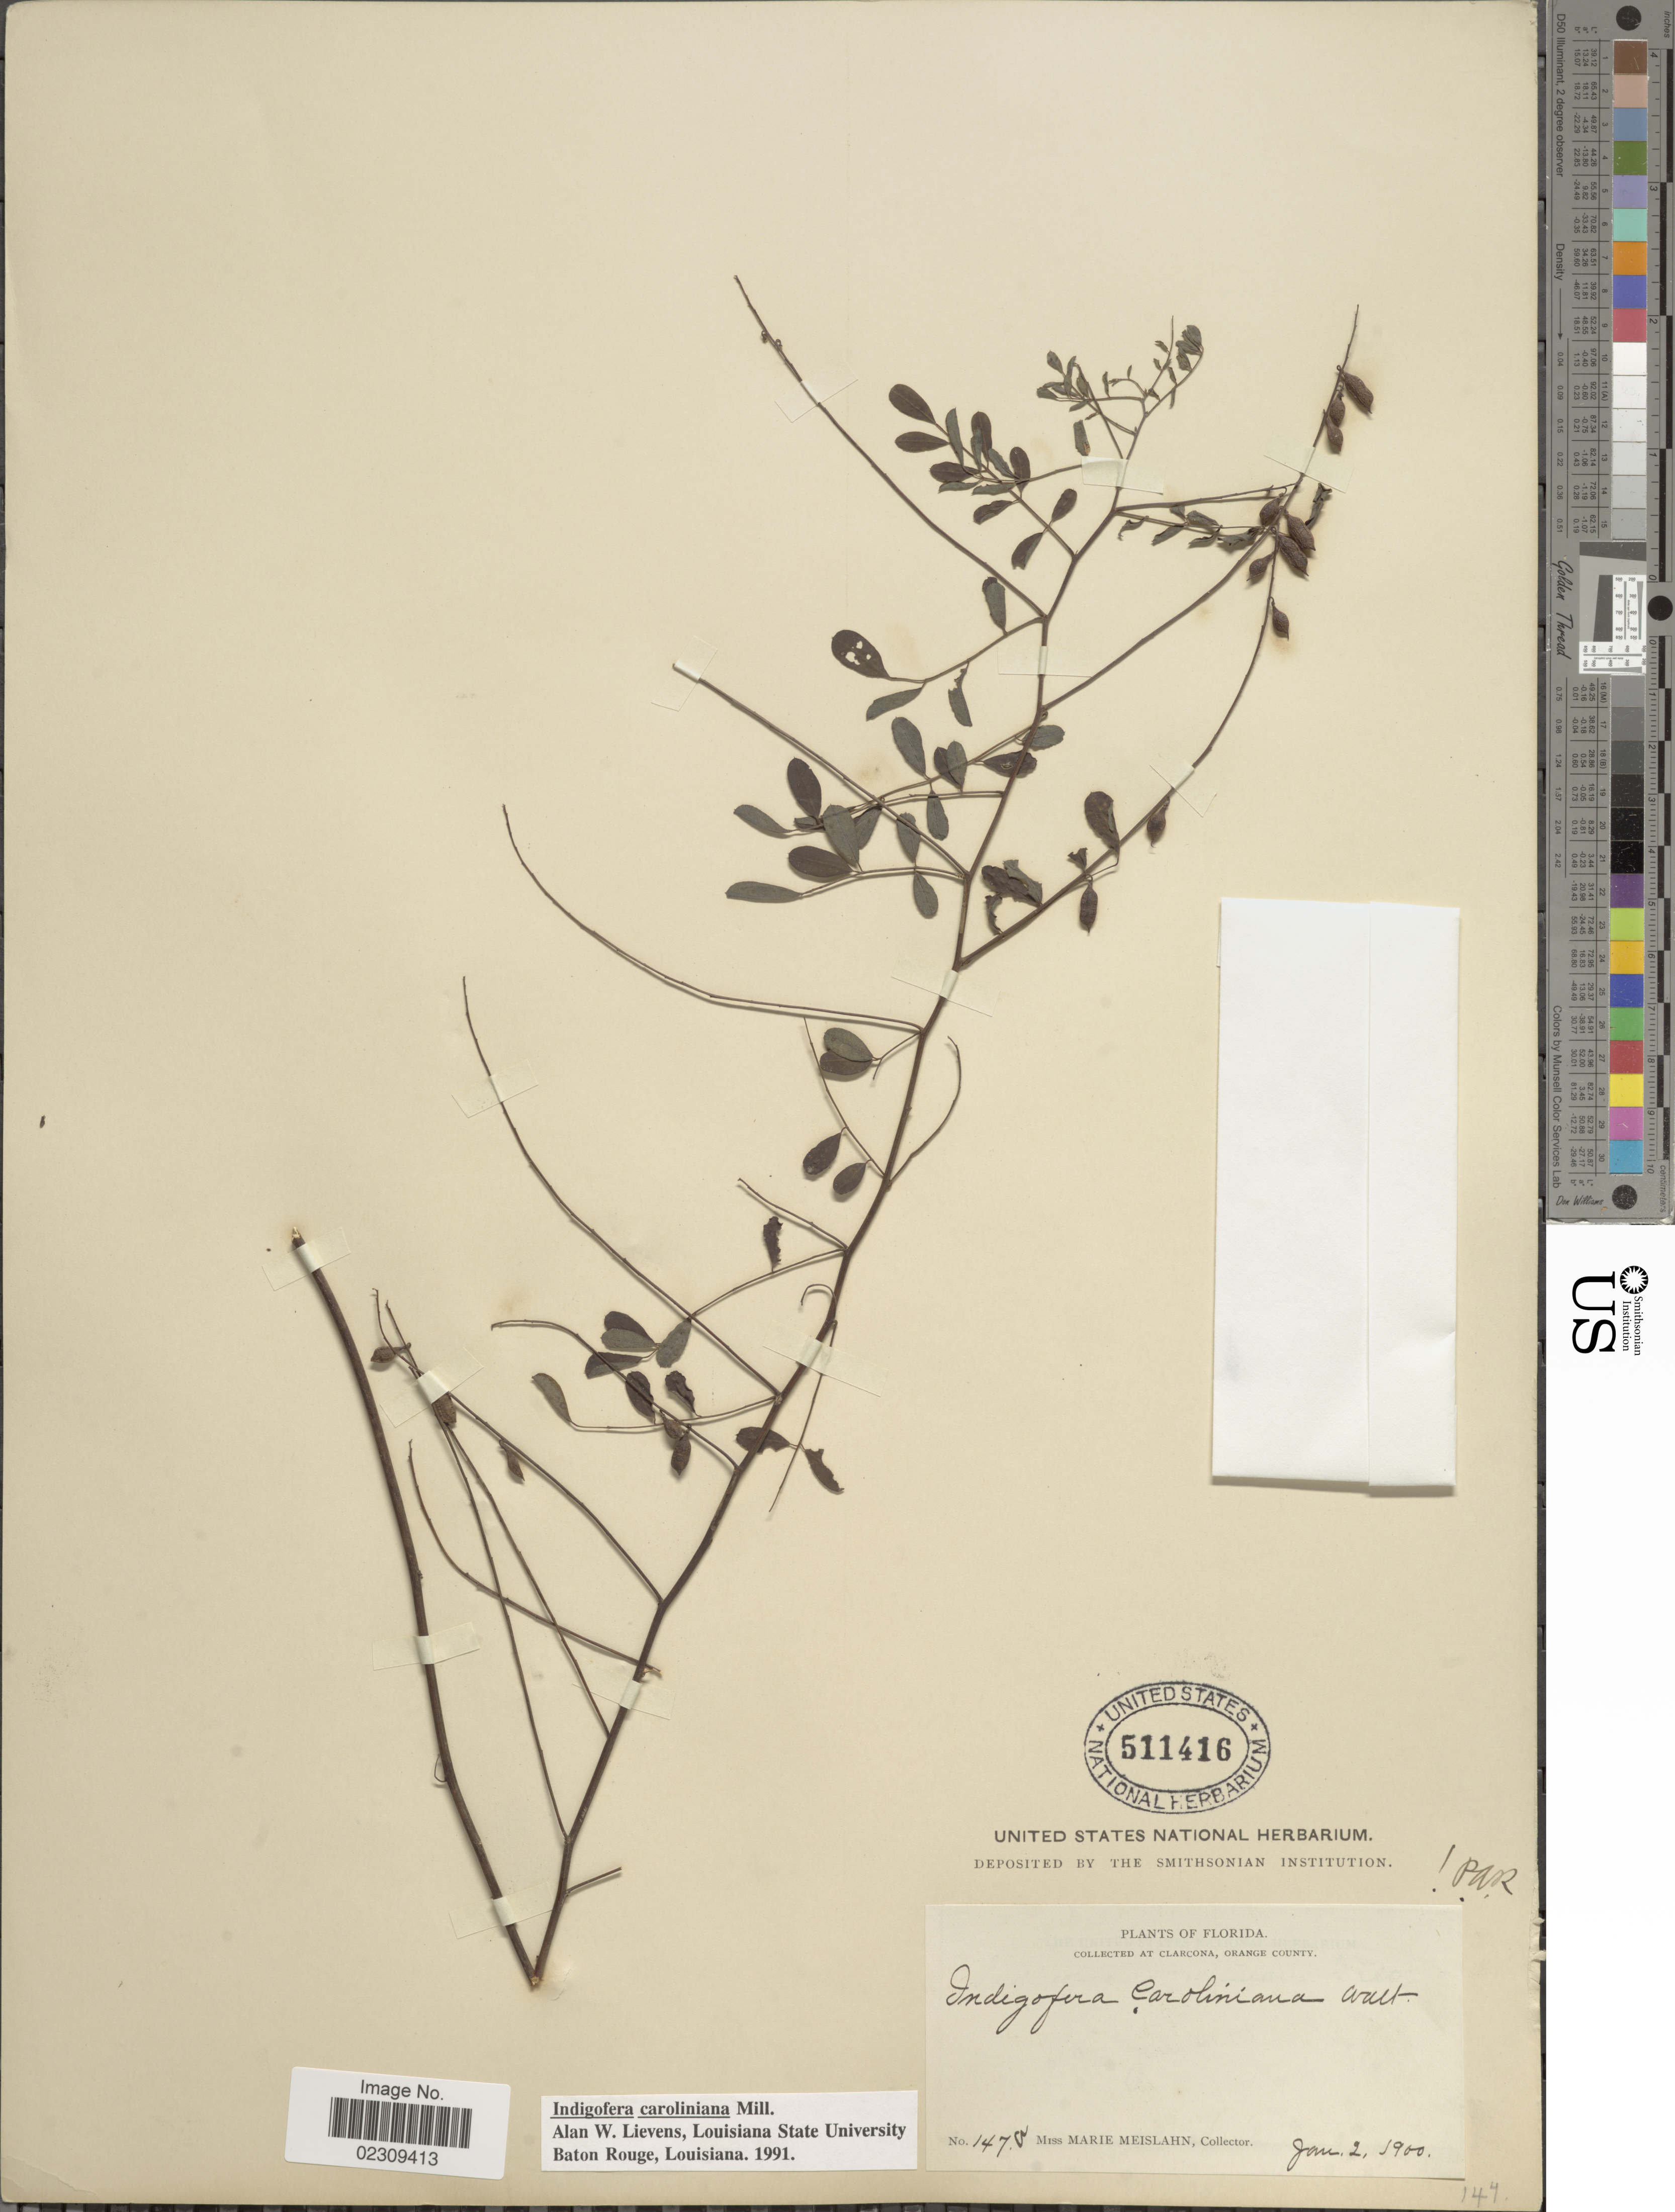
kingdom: Plantae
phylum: Tracheophyta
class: Magnoliopsida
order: Fabales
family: Fabaceae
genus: Indigofera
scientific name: Indigofera caroliniana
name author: Mill.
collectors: M. Meislahn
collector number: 1473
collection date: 1900-01-02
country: United States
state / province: Florida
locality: Clarcona, Orange County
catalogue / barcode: US 511416